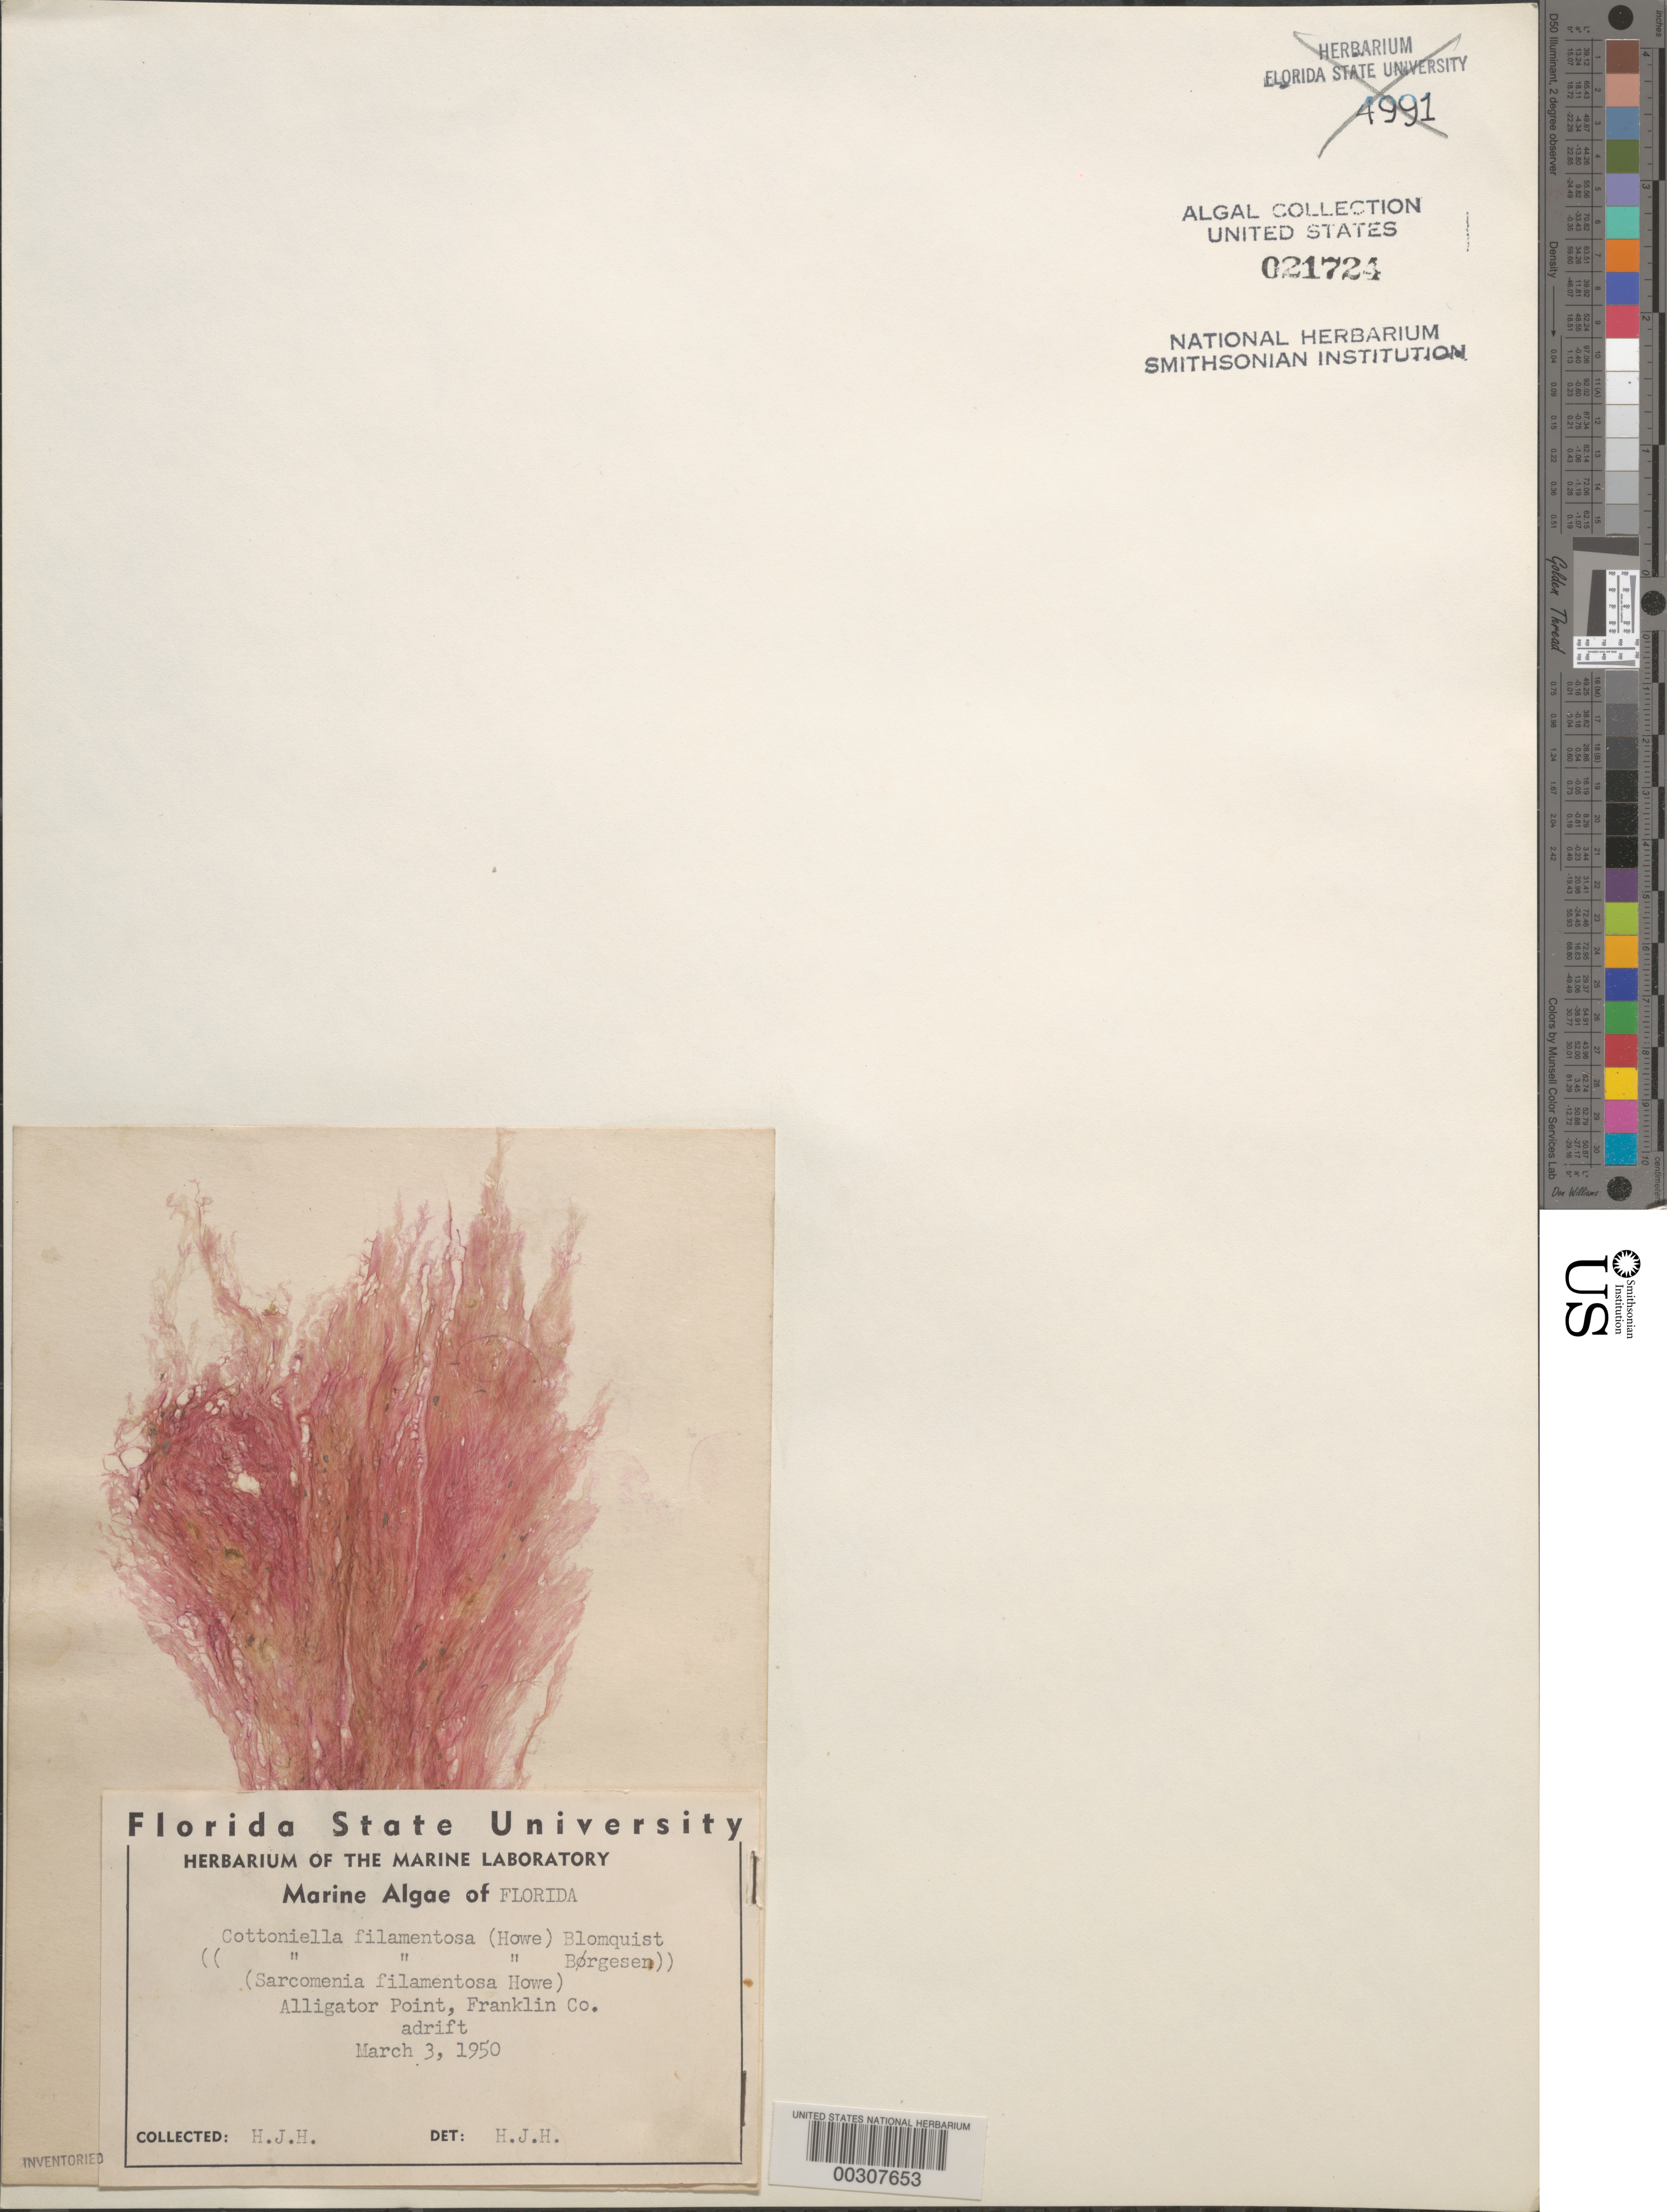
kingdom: Plantae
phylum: Rhodophyta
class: Florideophyceae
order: Ceramiales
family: Sarcomeniaceae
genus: Cottoniella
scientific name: Cottoniella filamentosa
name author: (M. Howe) Børgesen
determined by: Humm, Harold J.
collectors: H. J. Humm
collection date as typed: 03 Mar 1950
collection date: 1950-03-03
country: United States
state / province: Florida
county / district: Franklin County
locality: Alligator Point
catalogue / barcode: US 21724